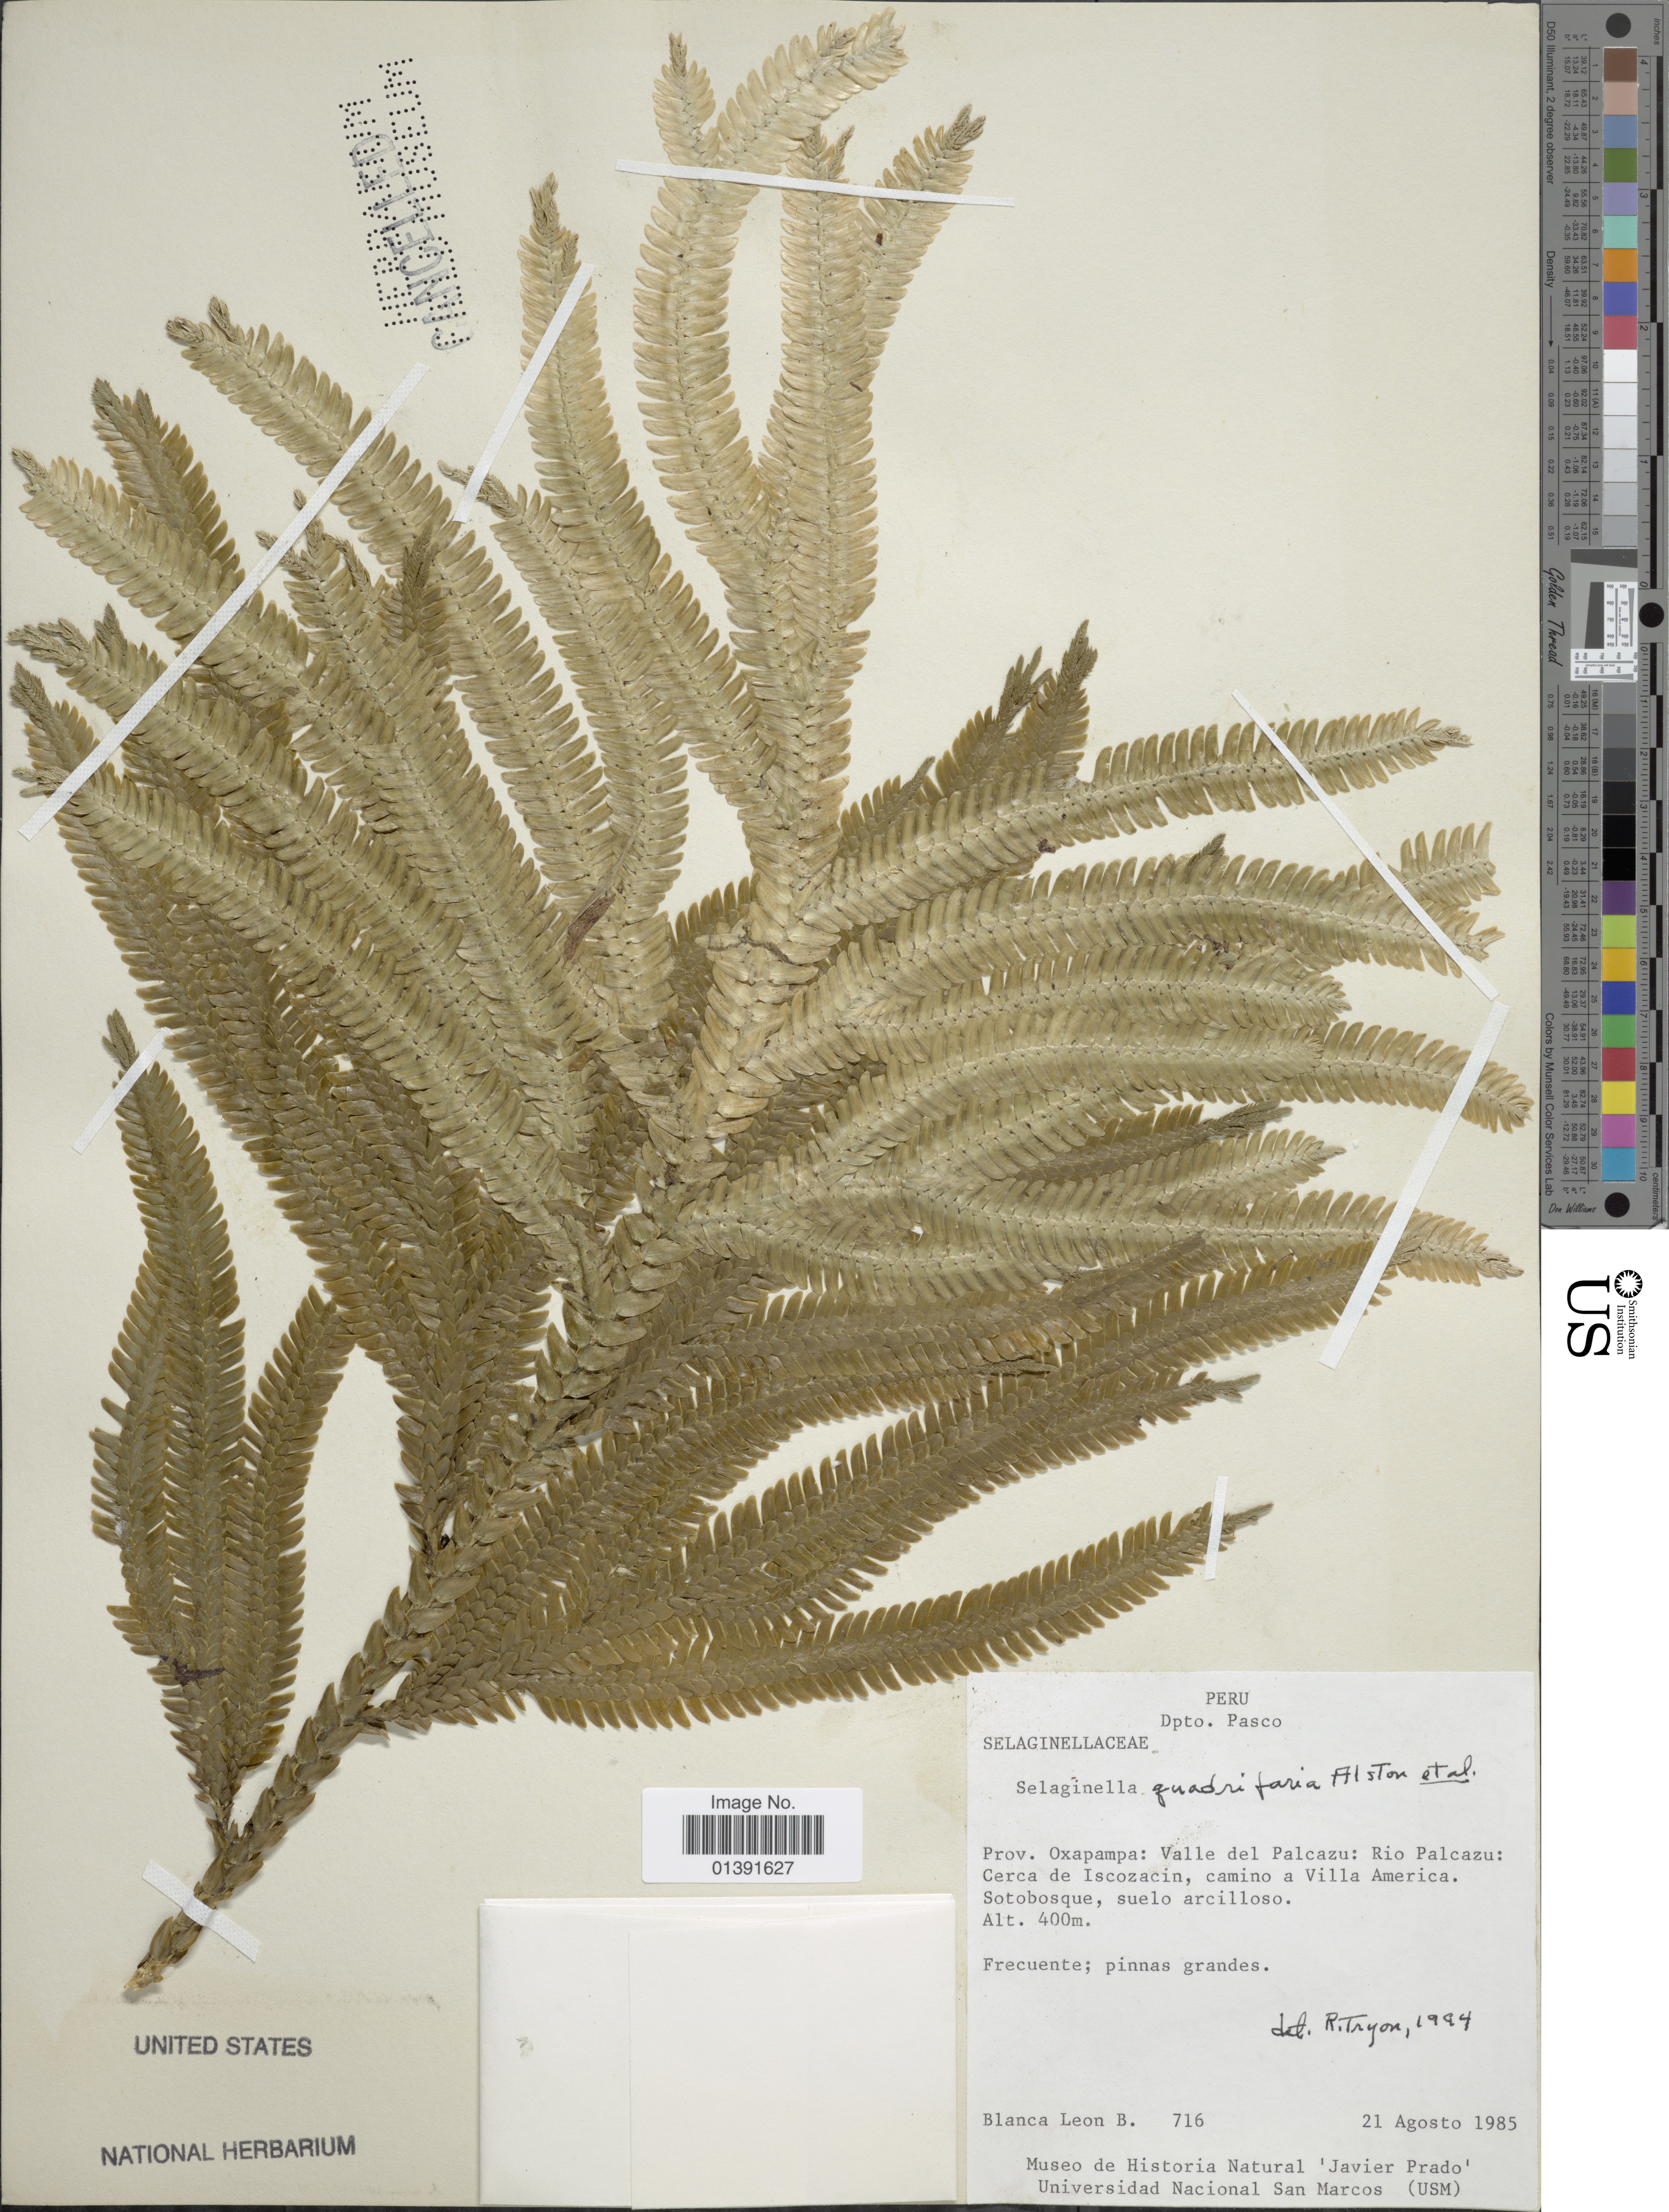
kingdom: Plantae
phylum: Tracheophyta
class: Lycopodiopsida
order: Selaginellales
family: Selaginellaceae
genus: Selaginella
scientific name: Selaginella ophioderma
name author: Valdespino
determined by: Valdespino, I. A., (PMA), Universidad de Panama (PANAMA)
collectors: B. León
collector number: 716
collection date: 1985-08-21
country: Peru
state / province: Pasco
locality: Oxapampa: Valle del Palcazu: Rio Palcazu: Cerca de Iscozacin, camino a Villa America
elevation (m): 400